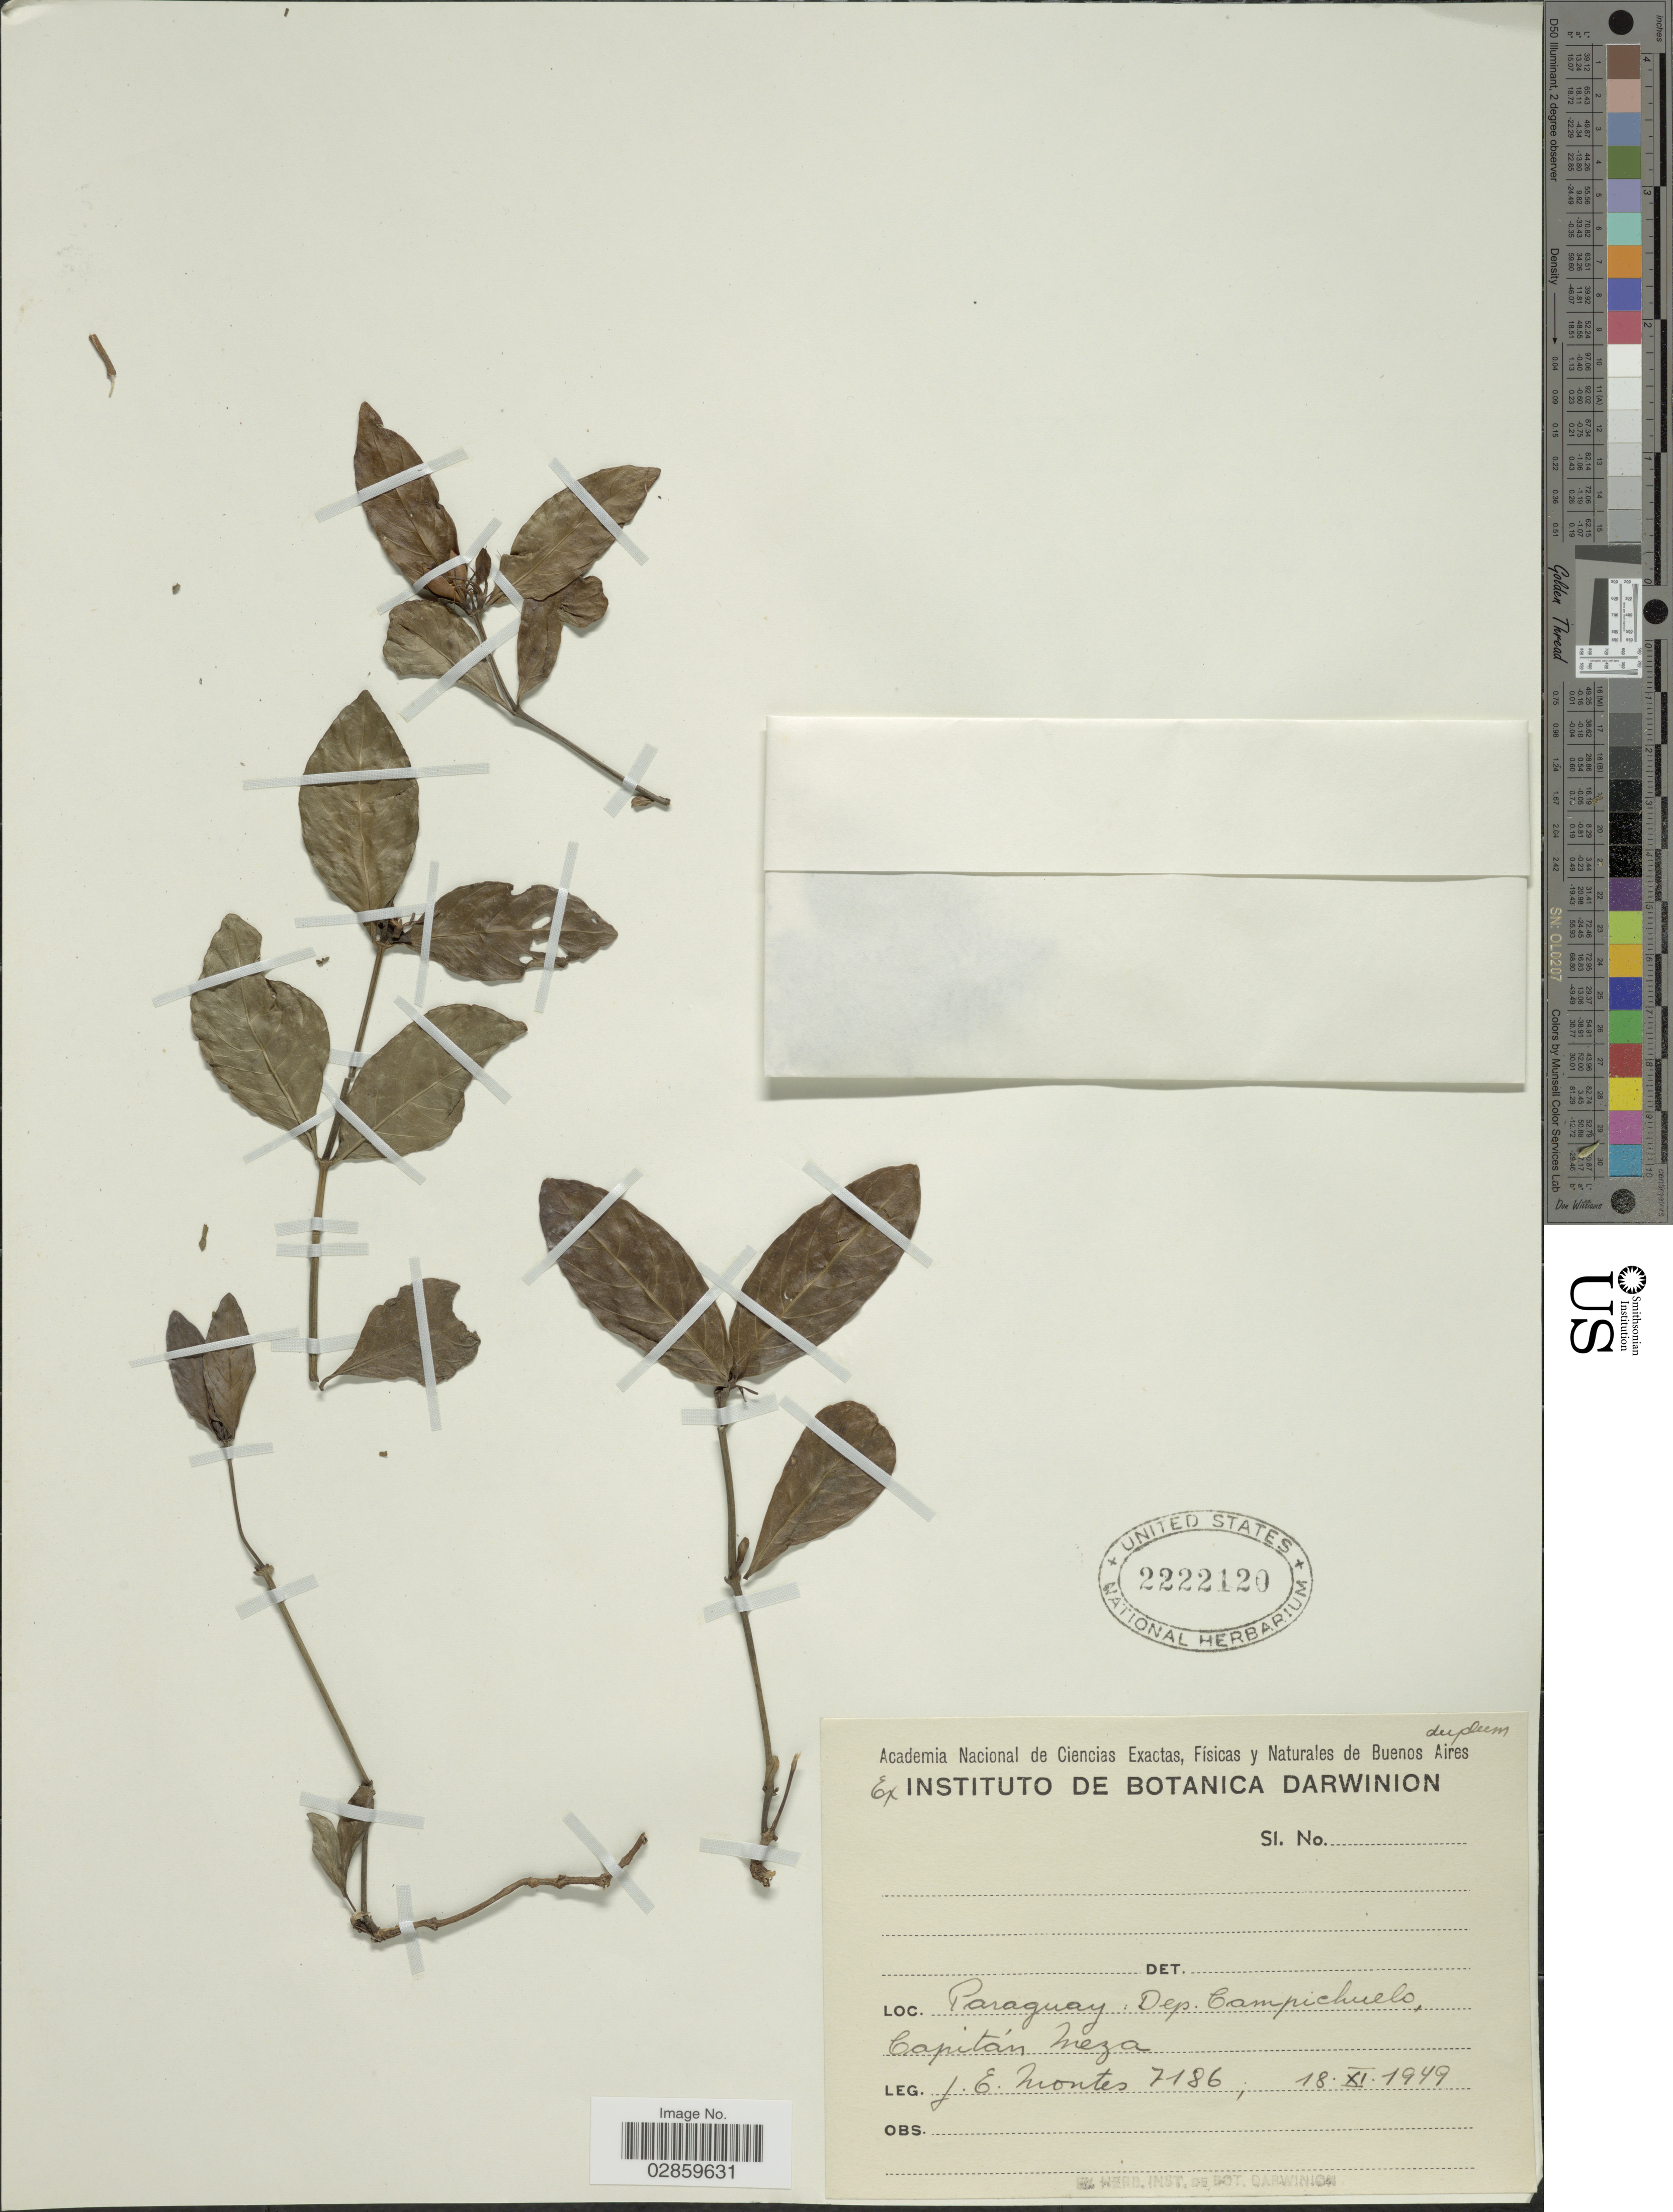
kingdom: Plantae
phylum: Tracheophyta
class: Magnoliopsida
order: Lamiales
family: Acanthaceae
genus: Ruellia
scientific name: Ruellia bulbifera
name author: Lindau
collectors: J. E. Montes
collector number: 7186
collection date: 1949-11-18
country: Paraguay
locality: Dep. Campichuelo, Capitán Meza.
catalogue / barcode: US 2222120